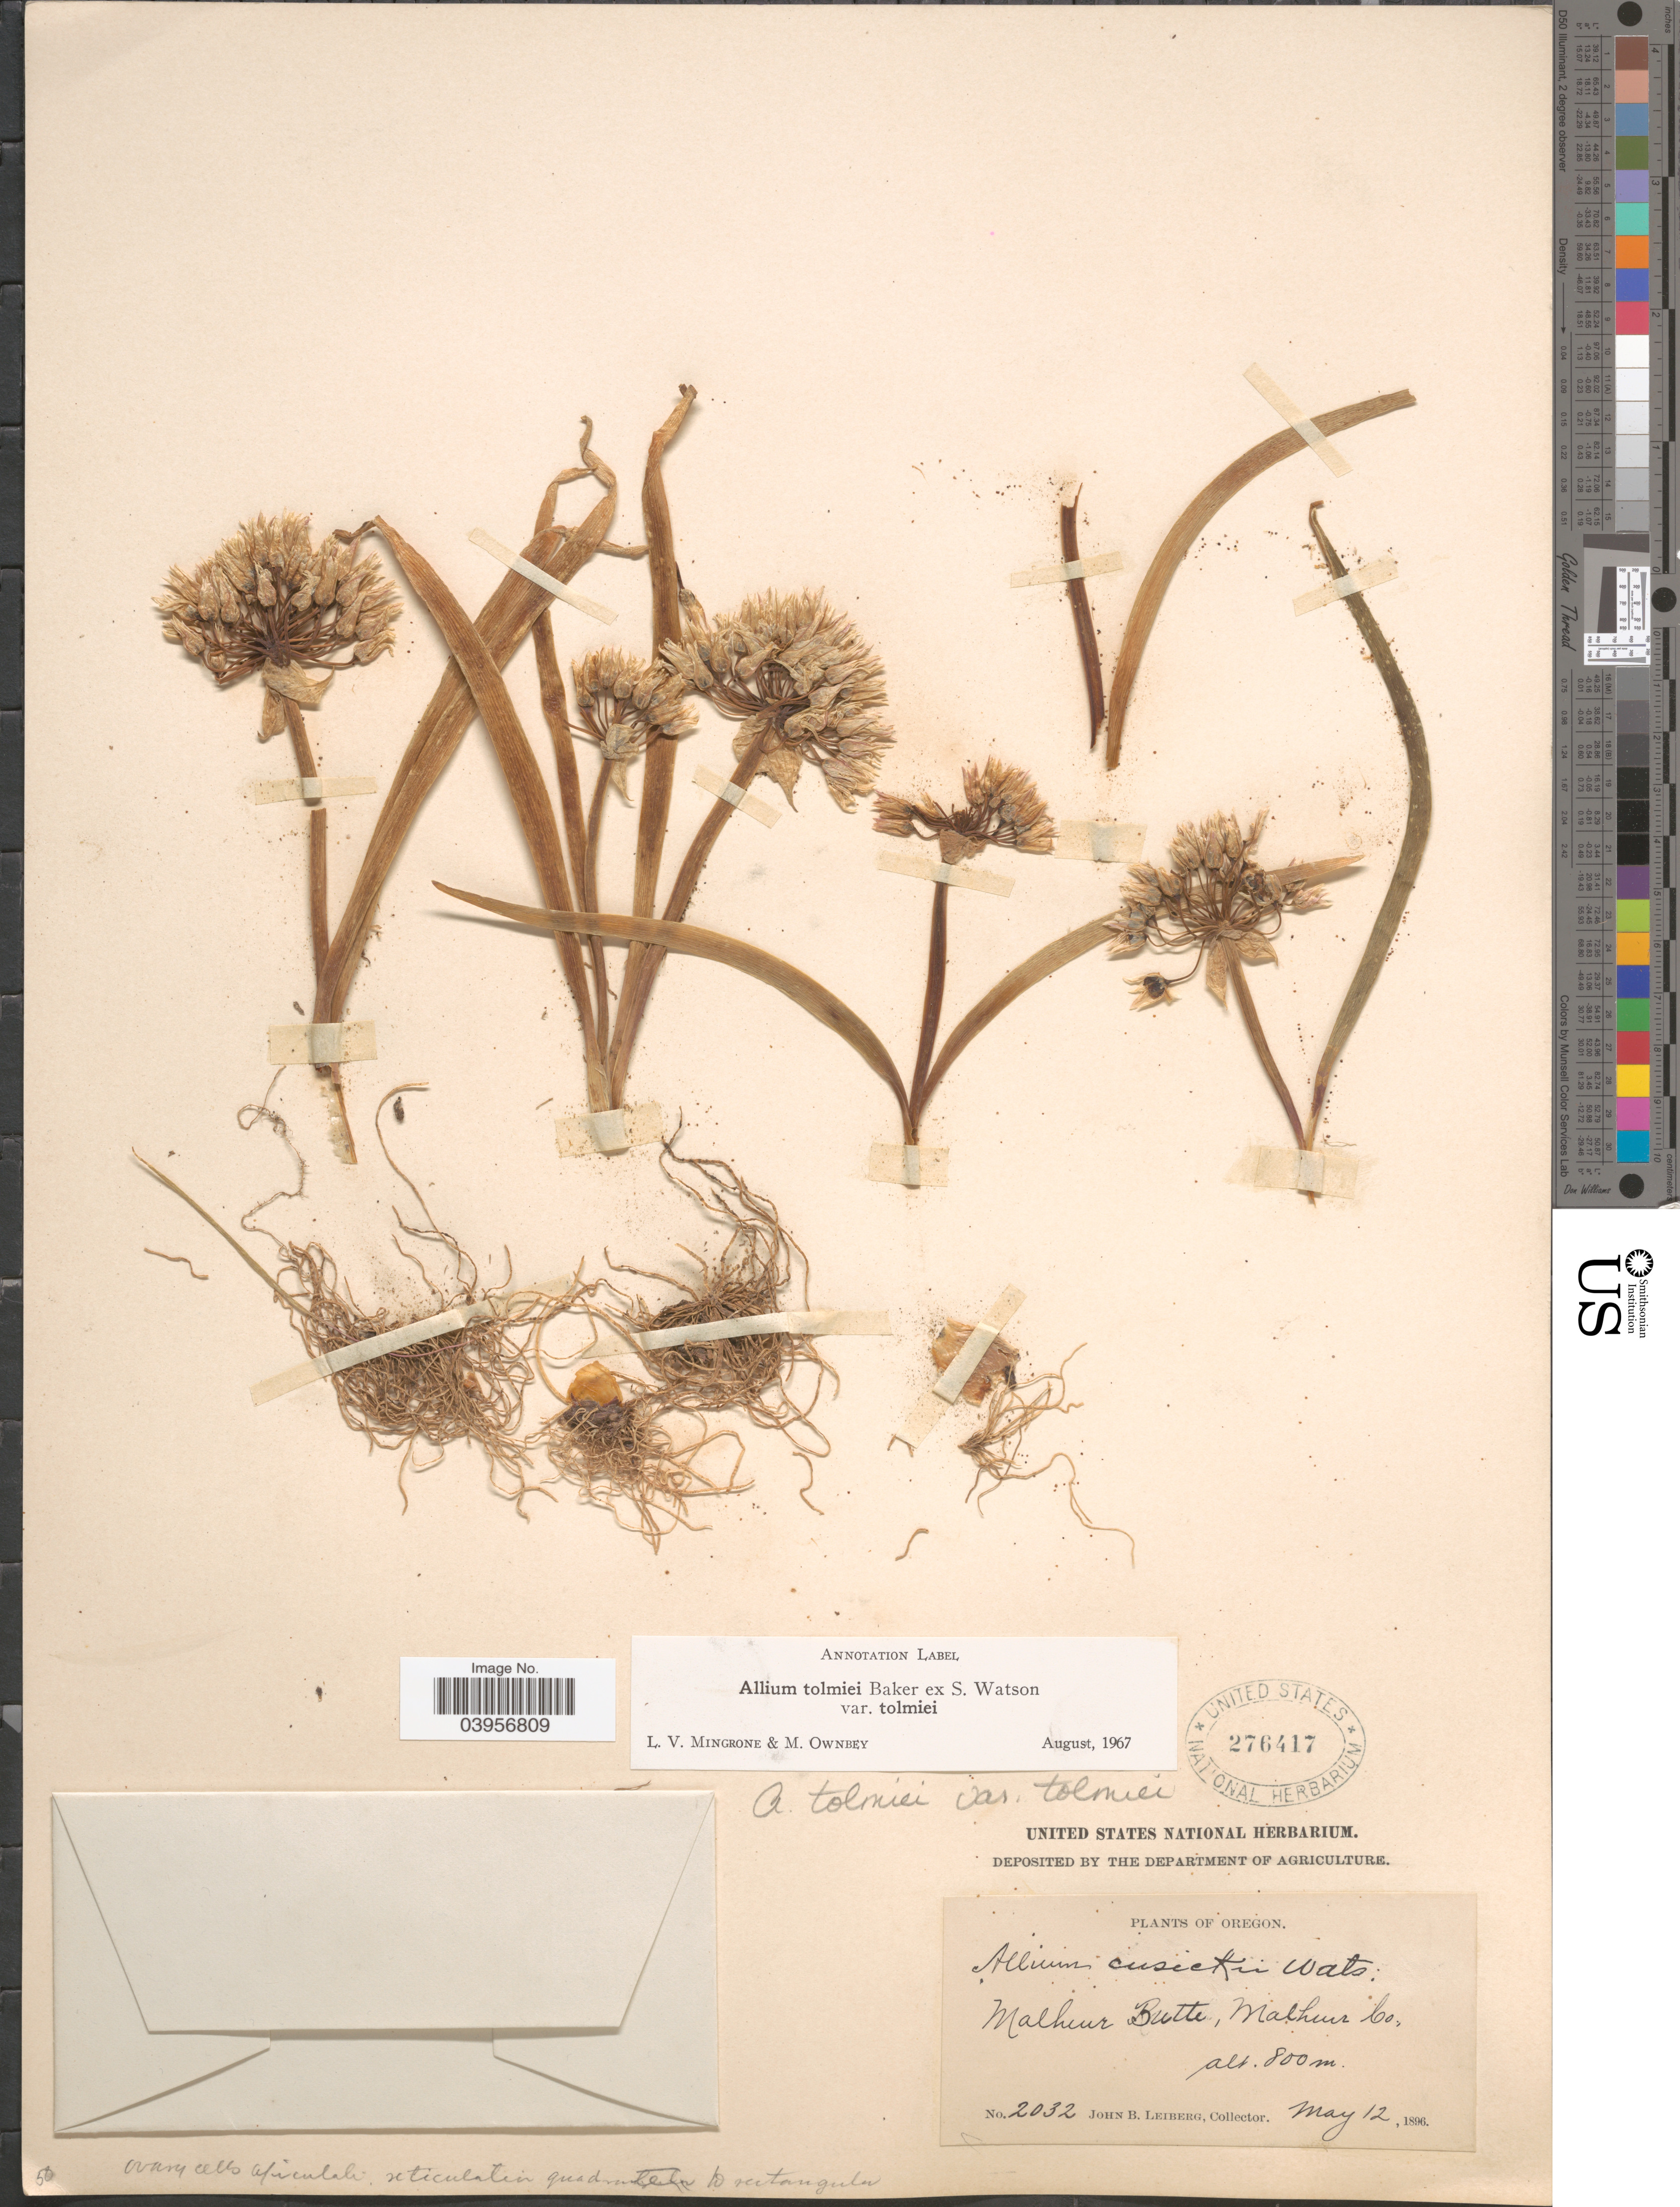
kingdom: Plantae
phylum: Tracheophyta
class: Liliopsida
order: Asparagales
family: Amaryllidaceae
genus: Allium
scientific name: Allium tolmiei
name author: Baker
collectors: J. B. Leiberg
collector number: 2032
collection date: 1896-05-12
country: United States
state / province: Oregon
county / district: Malheur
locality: Malheur Butte, Malheur Co.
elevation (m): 800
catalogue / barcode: US 276417